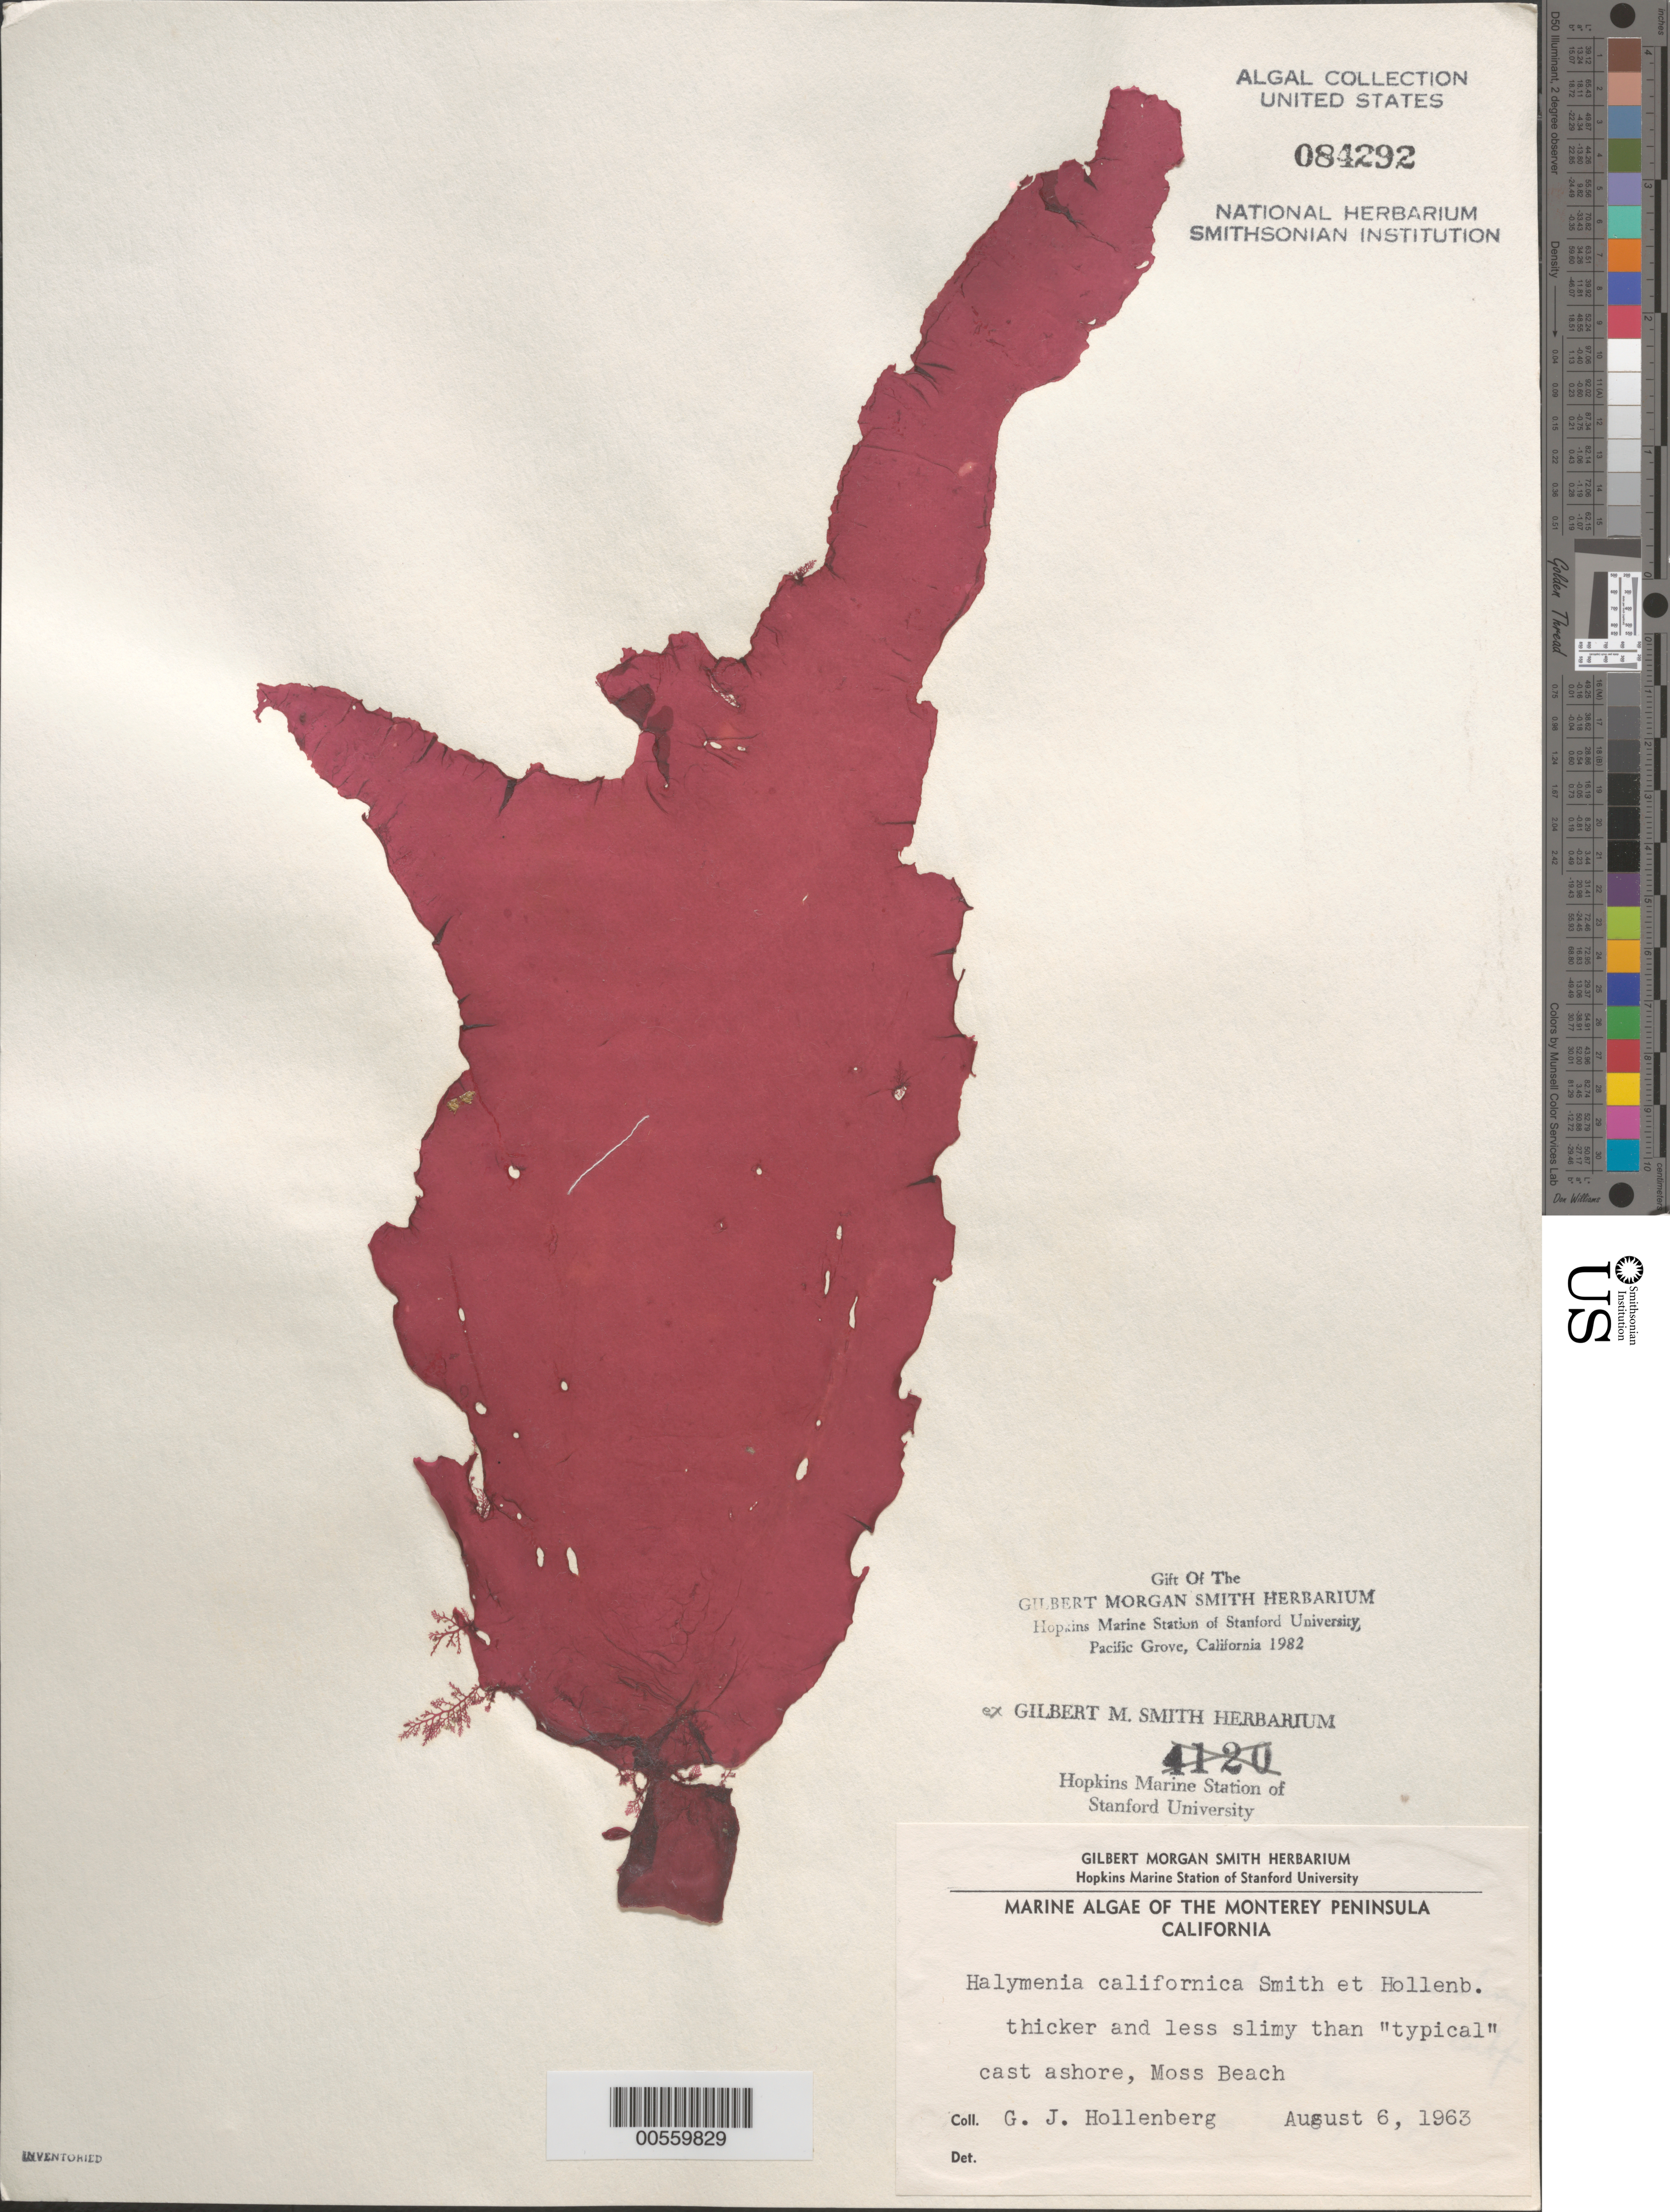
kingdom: Plantae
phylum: Rhodophyta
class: Florideophyceae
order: Halymeniales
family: Halymeniaceae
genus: Halymenia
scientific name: Halymenia californica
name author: G.M. Sm. & Hollenb.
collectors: G. Hollenberg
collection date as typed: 06 Aug 1963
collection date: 1963-08-06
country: United States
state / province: California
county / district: Monterey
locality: Moss Beach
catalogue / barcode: US 84292